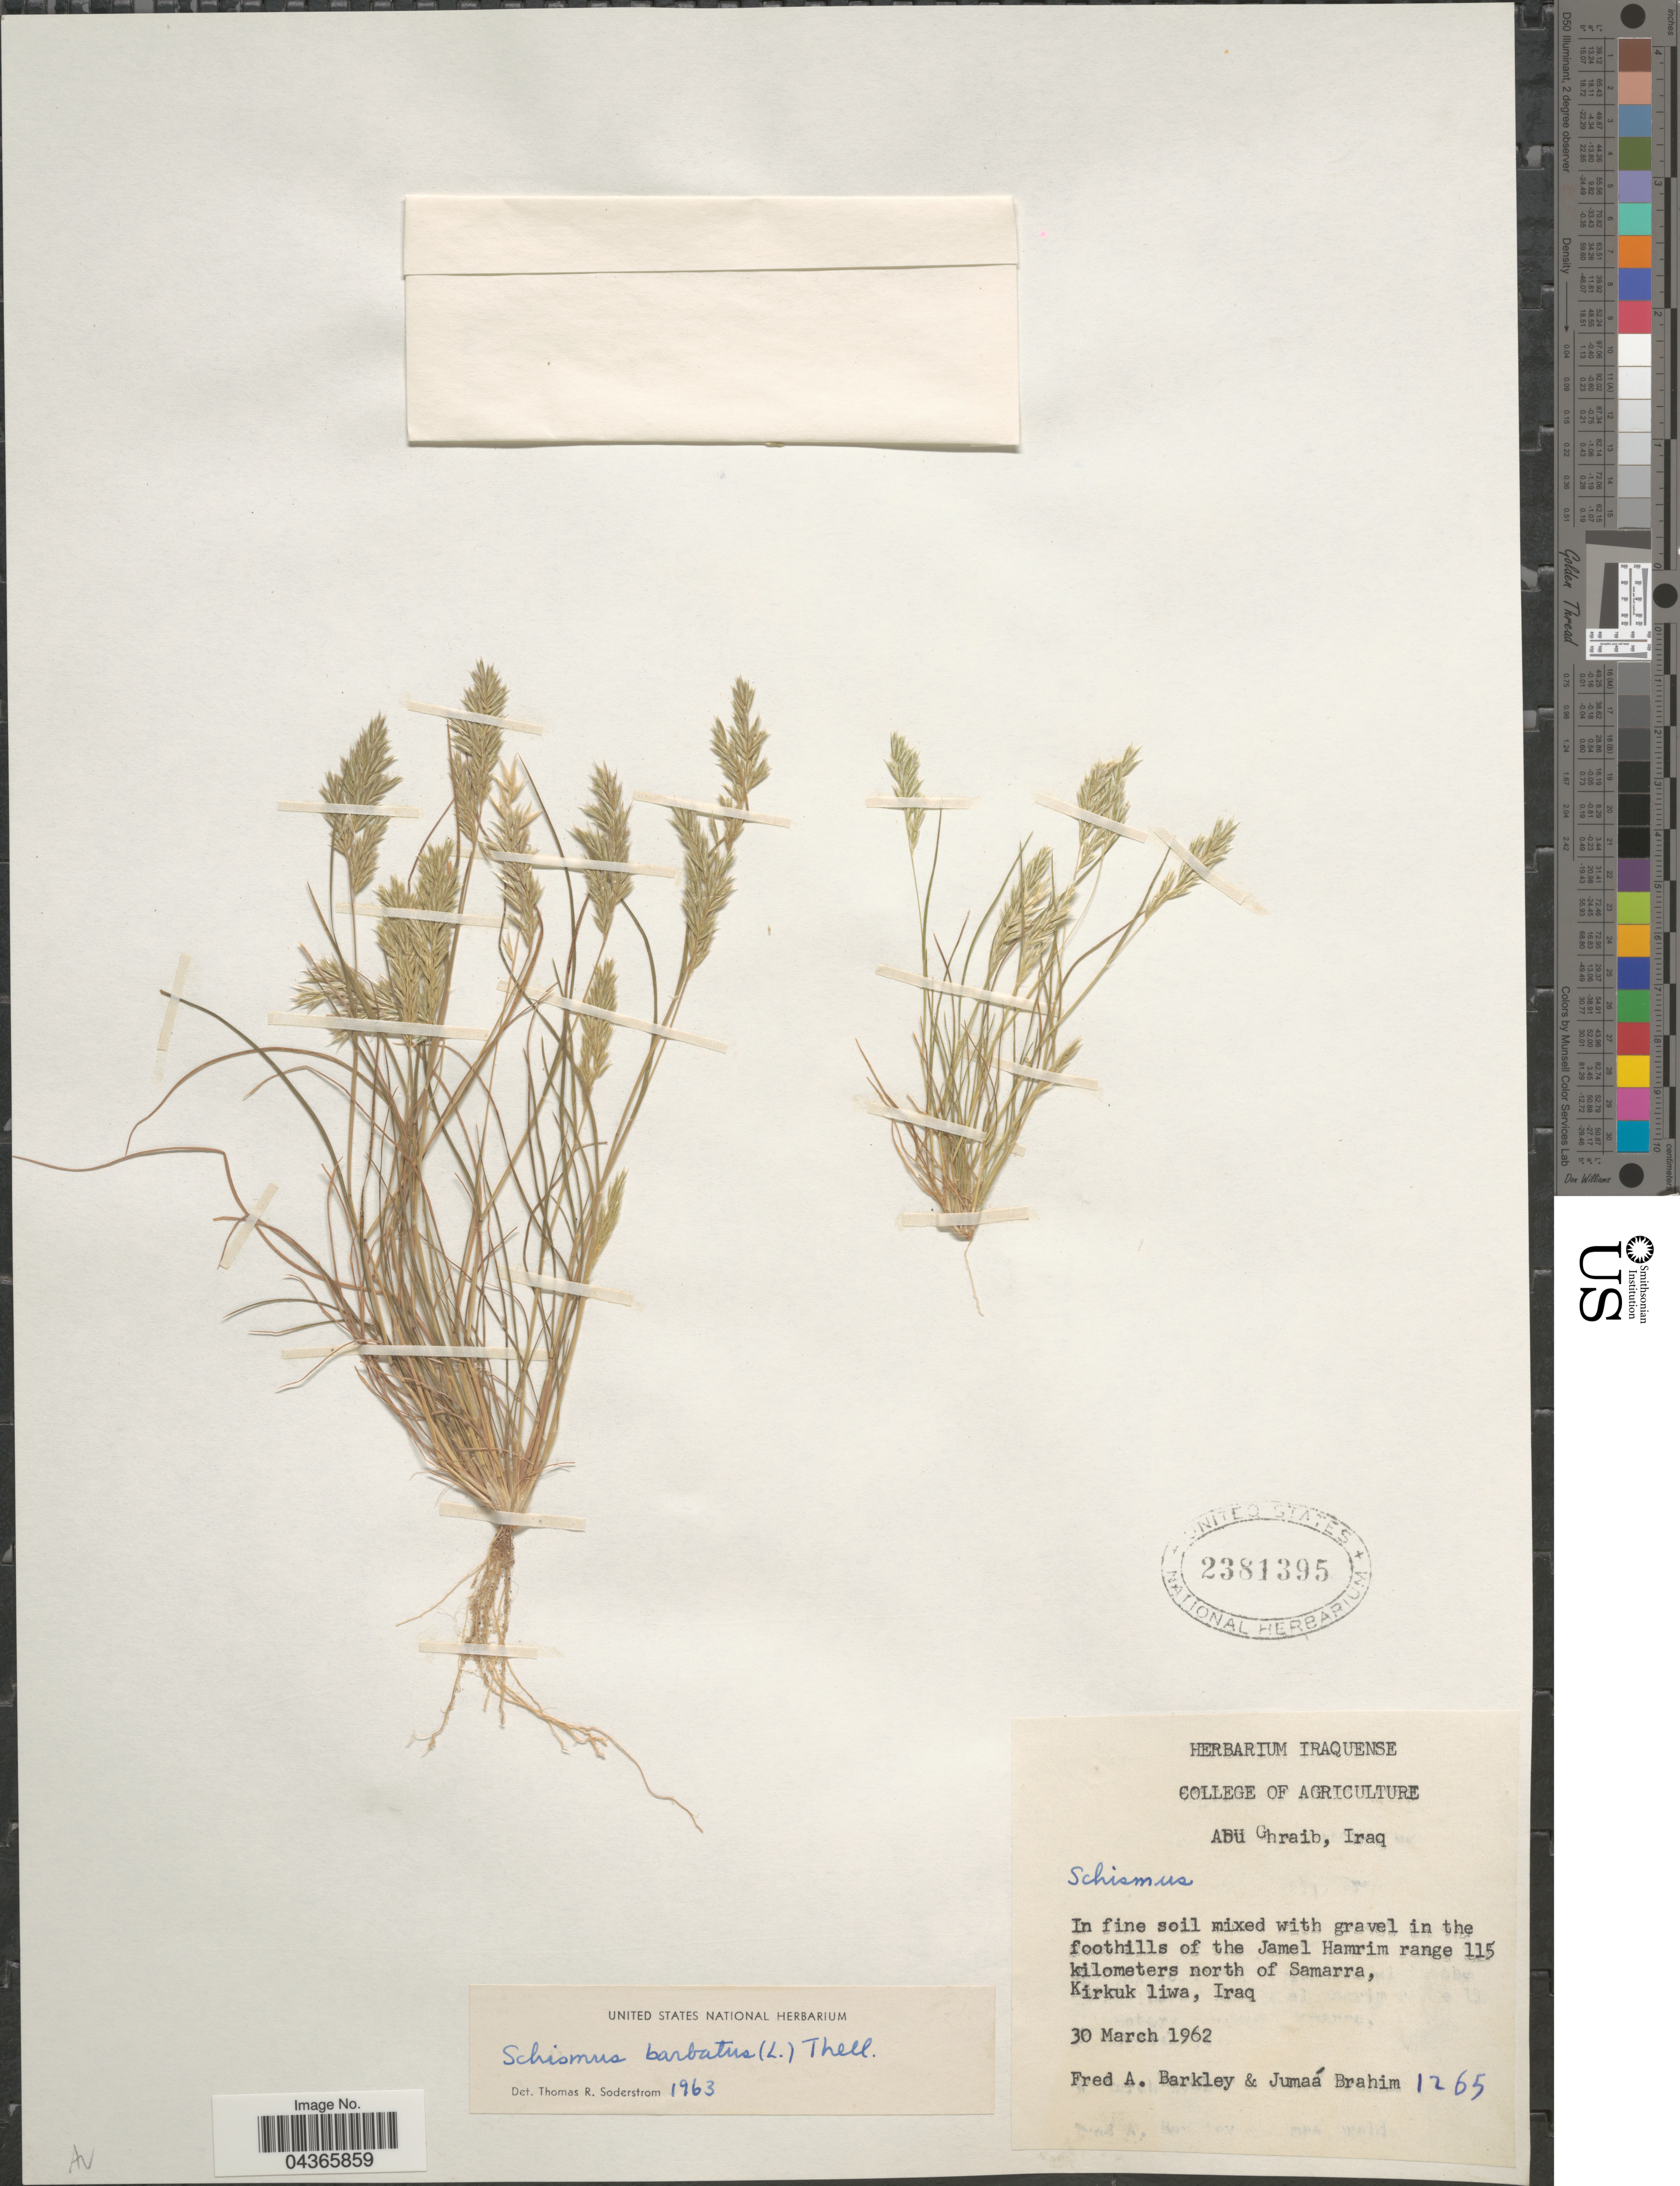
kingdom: Plantae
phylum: Tracheophyta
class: Liliopsida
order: Poales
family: Poaceae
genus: Schismus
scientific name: Schismus barbatus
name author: (L.) Thell.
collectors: F. A. Barkley & Brahim M., J.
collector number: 1265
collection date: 1962-03-30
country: Iraq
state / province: Kirkūk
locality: In fine soil mixed with gravel in the foothills of the Jamel Hamrim range 115 kilometers north of Samarra, Kirkuk liwa.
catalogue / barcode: US 2381395